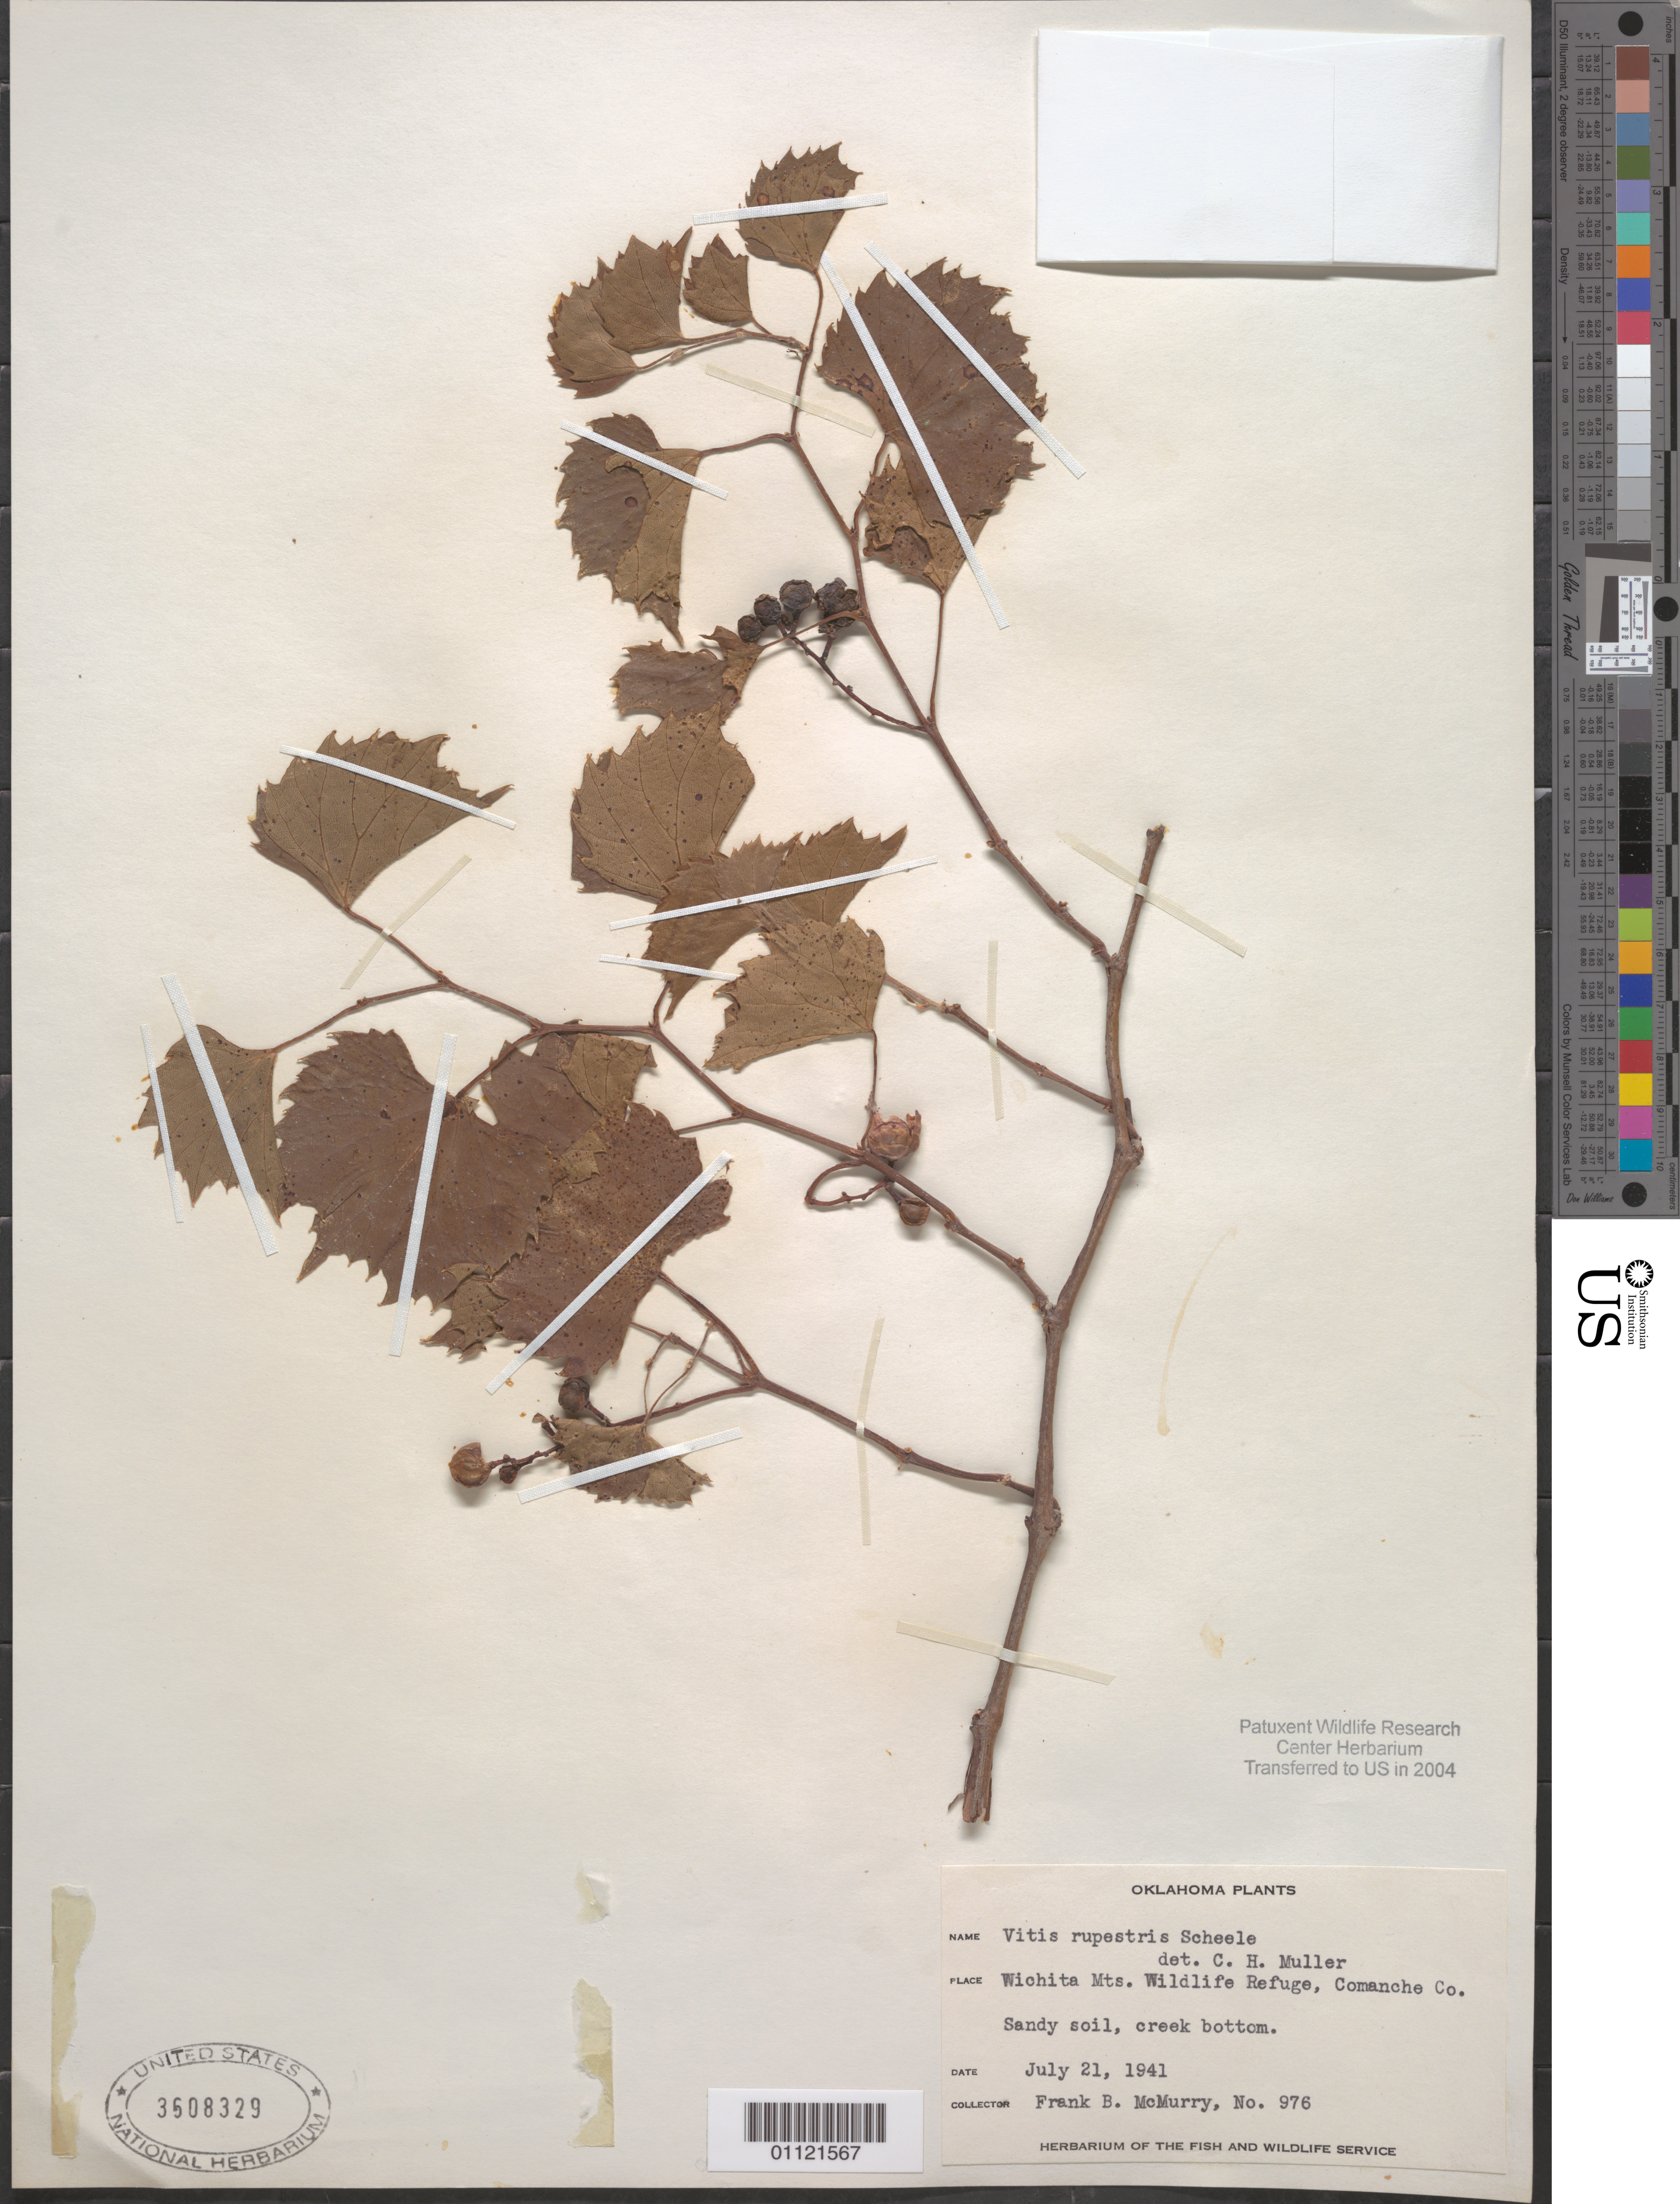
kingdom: Plantae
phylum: Tracheophyta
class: Magnoliopsida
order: Vitales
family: Vitaceae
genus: Vitis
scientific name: Vitis rupestris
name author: Scheele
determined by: Muller, C. H.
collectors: F. B. McMurry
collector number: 976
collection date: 1941-07-21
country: United States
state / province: Oklahoma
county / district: Comanche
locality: Wichita Mts. Wildlife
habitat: Sandy soil, creek bottom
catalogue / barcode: US 3608329